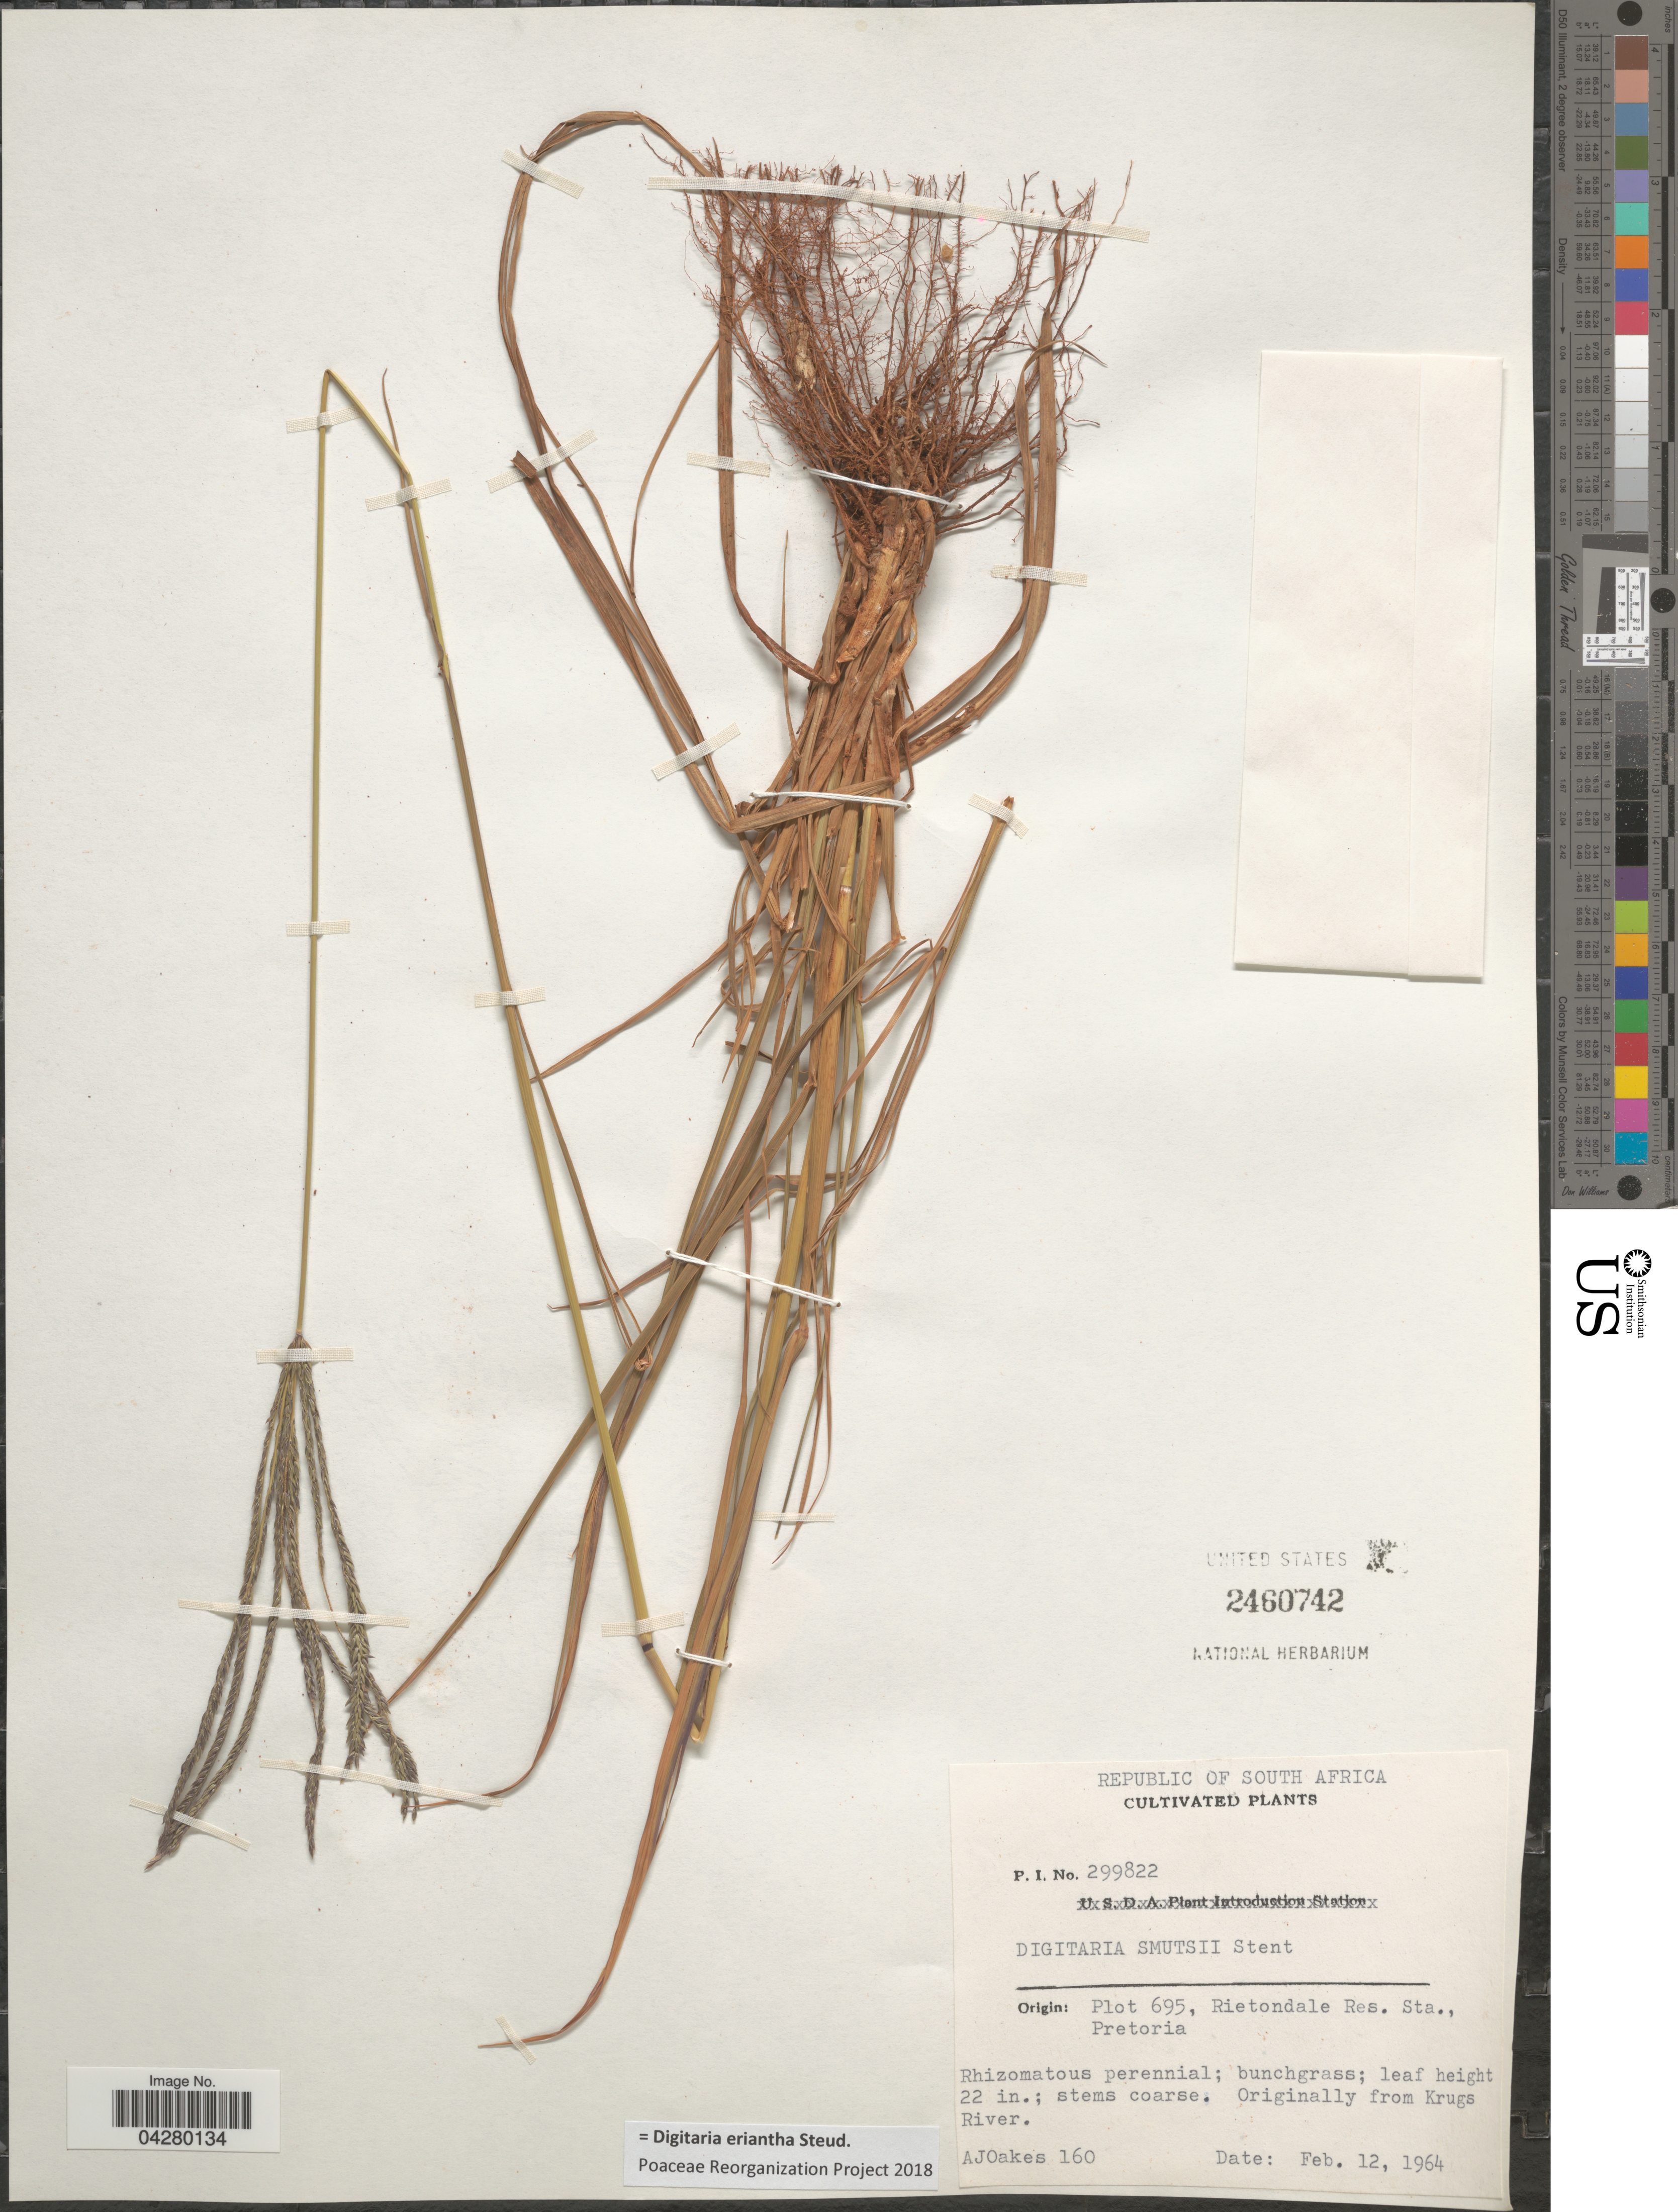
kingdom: Plantae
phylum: Tracheophyta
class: Liliopsida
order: Poales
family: Poaceae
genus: Digitaria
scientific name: Digitaria eriantha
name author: Steud.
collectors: A. Oakes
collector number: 160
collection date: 1964-02-12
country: South Africa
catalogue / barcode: US 2460742